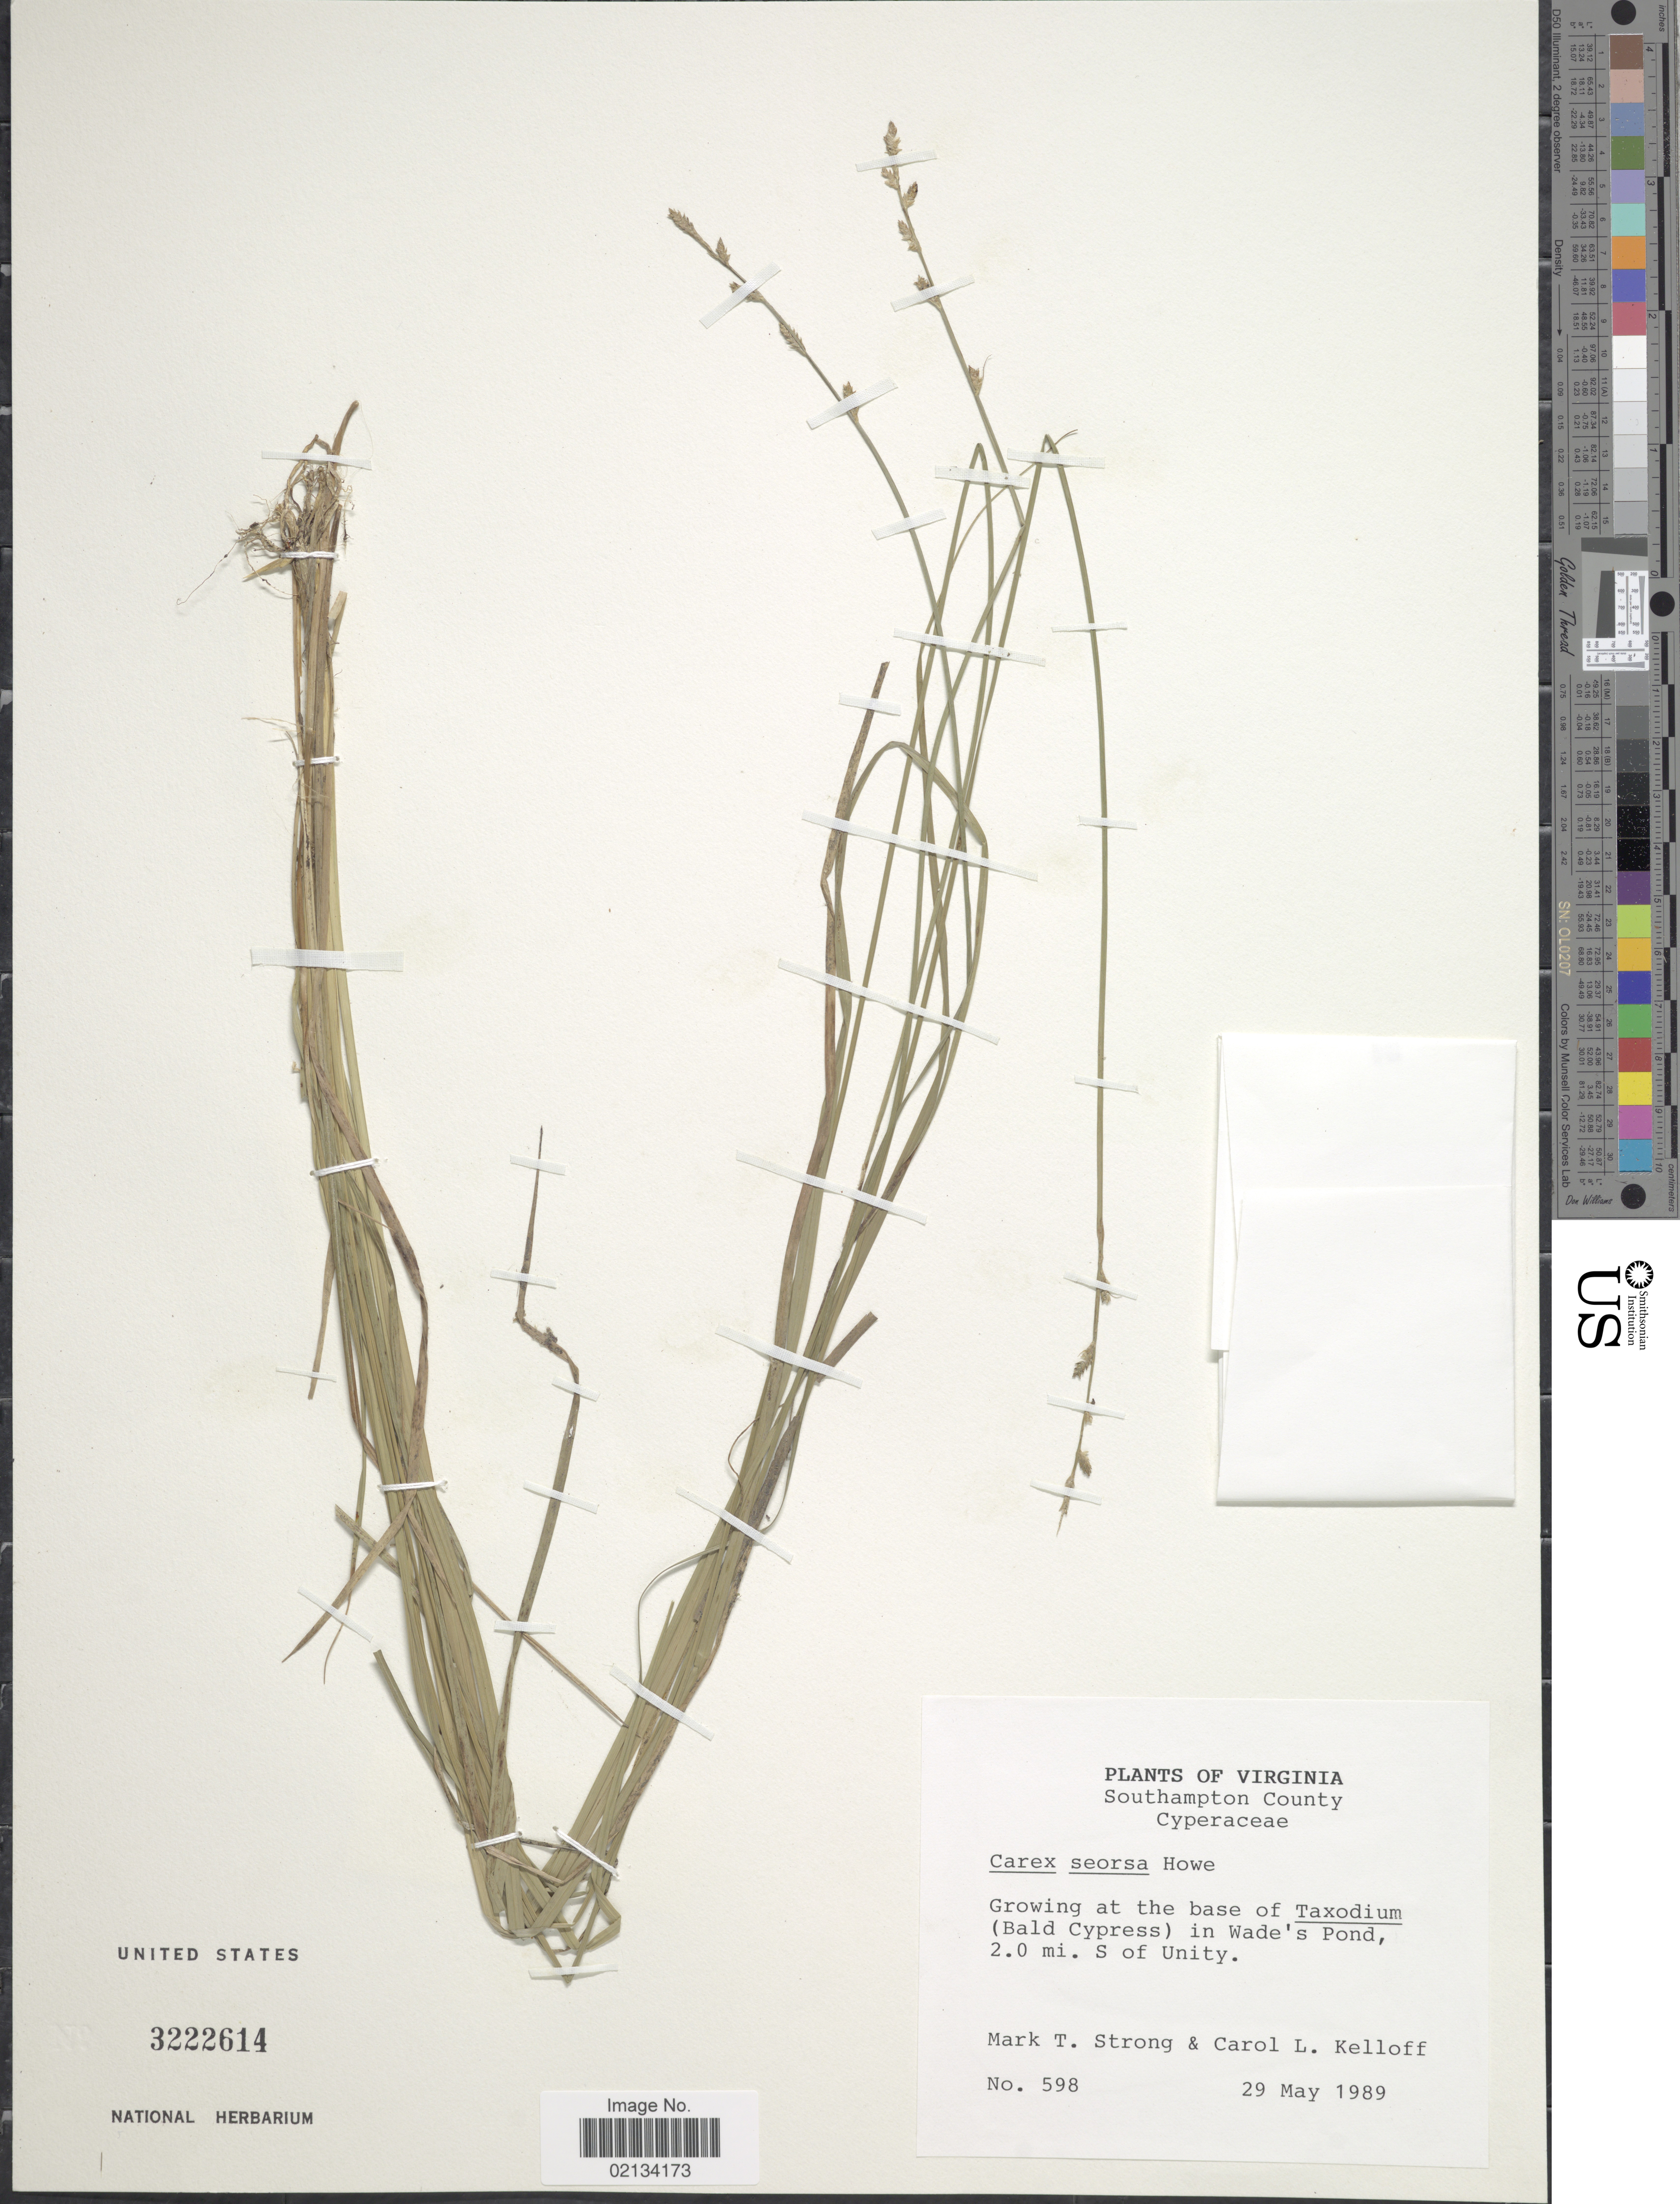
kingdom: Plantae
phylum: Tracheophyta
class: Liliopsida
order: Poales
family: Cyperaceae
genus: Carex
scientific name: Carex seorsa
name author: Howe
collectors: M. T. Strong & C. L. Kelloff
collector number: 598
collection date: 1989-05-29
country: United States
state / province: Virginia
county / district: Southampton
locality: Southampton County, (Bald Cypress) in Wade's Pond, 2.0 mi. S of Unity.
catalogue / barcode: US 3222614